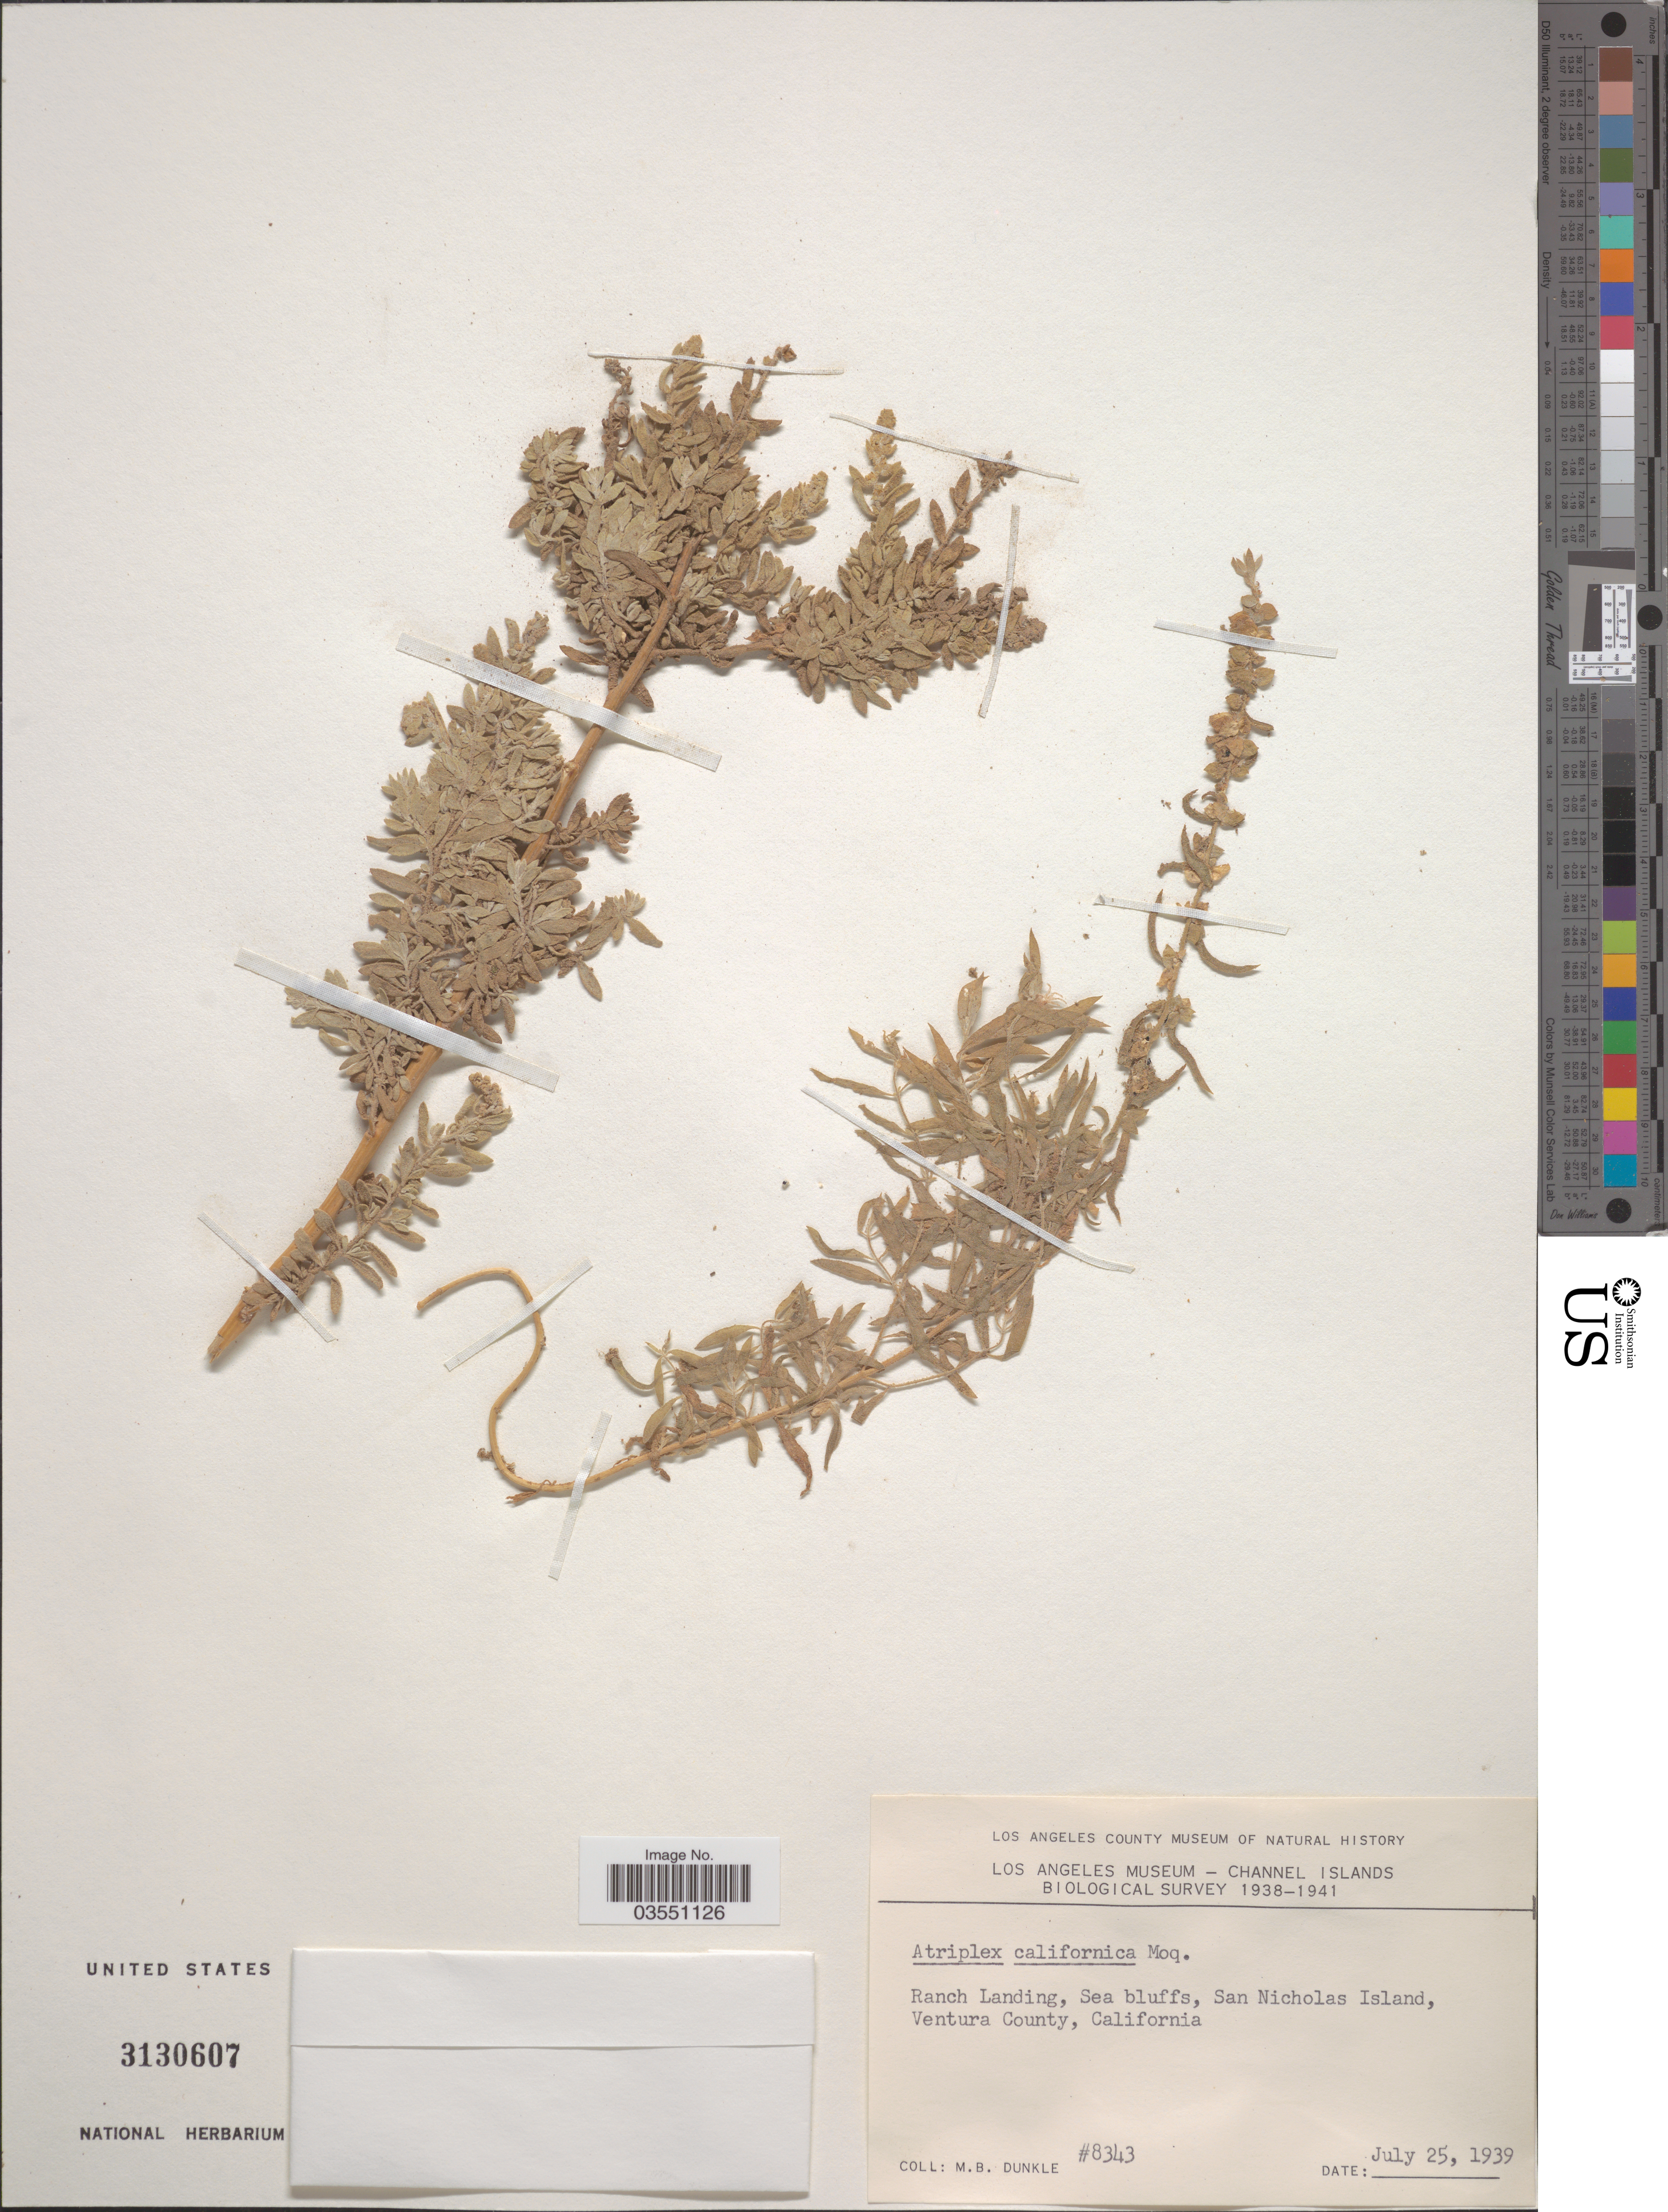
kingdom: Plantae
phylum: Tracheophyta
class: Magnoliopsida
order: Caryophyllales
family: Amaranthaceae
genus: Extriplex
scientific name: Extriplex californica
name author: (Moq.) E.H. Zacharias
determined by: Strong, Mark T., (BOT), Smithsonian Institution - National Museum of Natural History (UNITED STATES)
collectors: M. Dunkle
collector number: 8343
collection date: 1939-07-25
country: United States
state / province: California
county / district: Ventura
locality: Channel Islands. Ranch Landing, Sea bluffs, San Nicholas Island, Ventura County.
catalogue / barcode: US 3130607